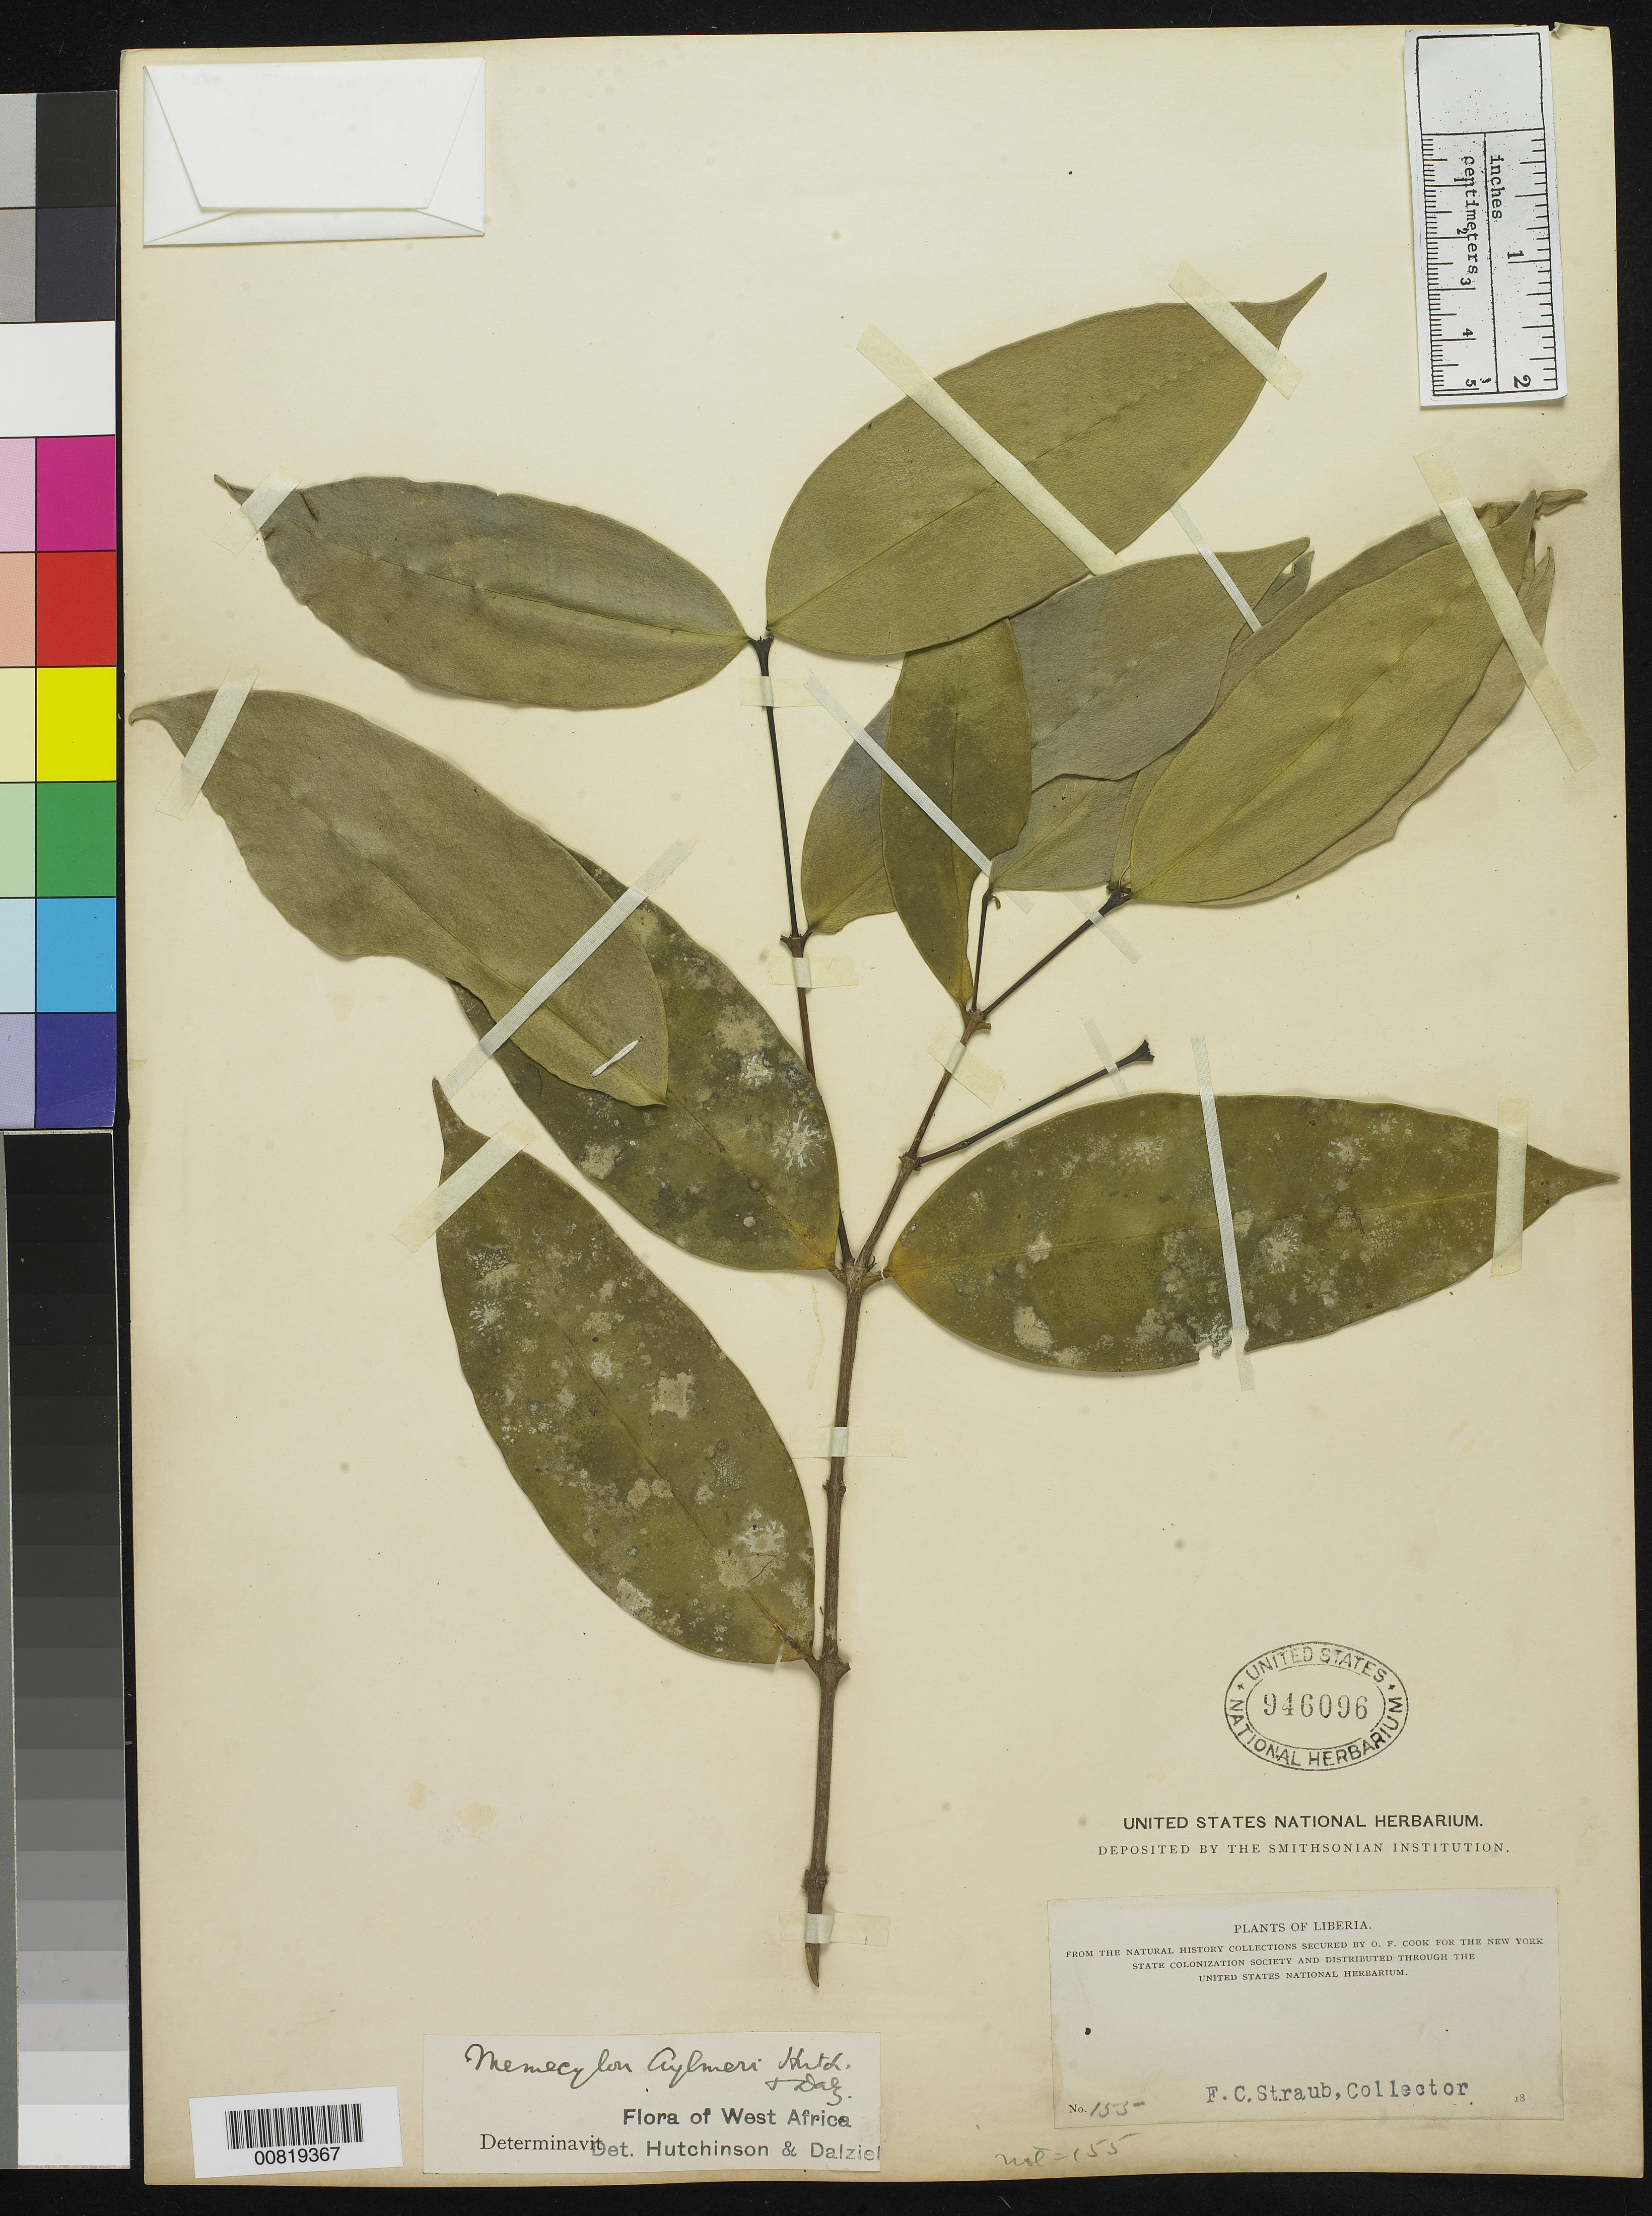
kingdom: Plantae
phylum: Tracheophyta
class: Magnoliopsida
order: Myrtales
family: Melastomataceae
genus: Memecylon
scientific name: Memecylon aylmeri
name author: Hutch. & Dalziel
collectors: F. Straub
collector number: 155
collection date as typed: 18--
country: Liberia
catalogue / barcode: US 946096